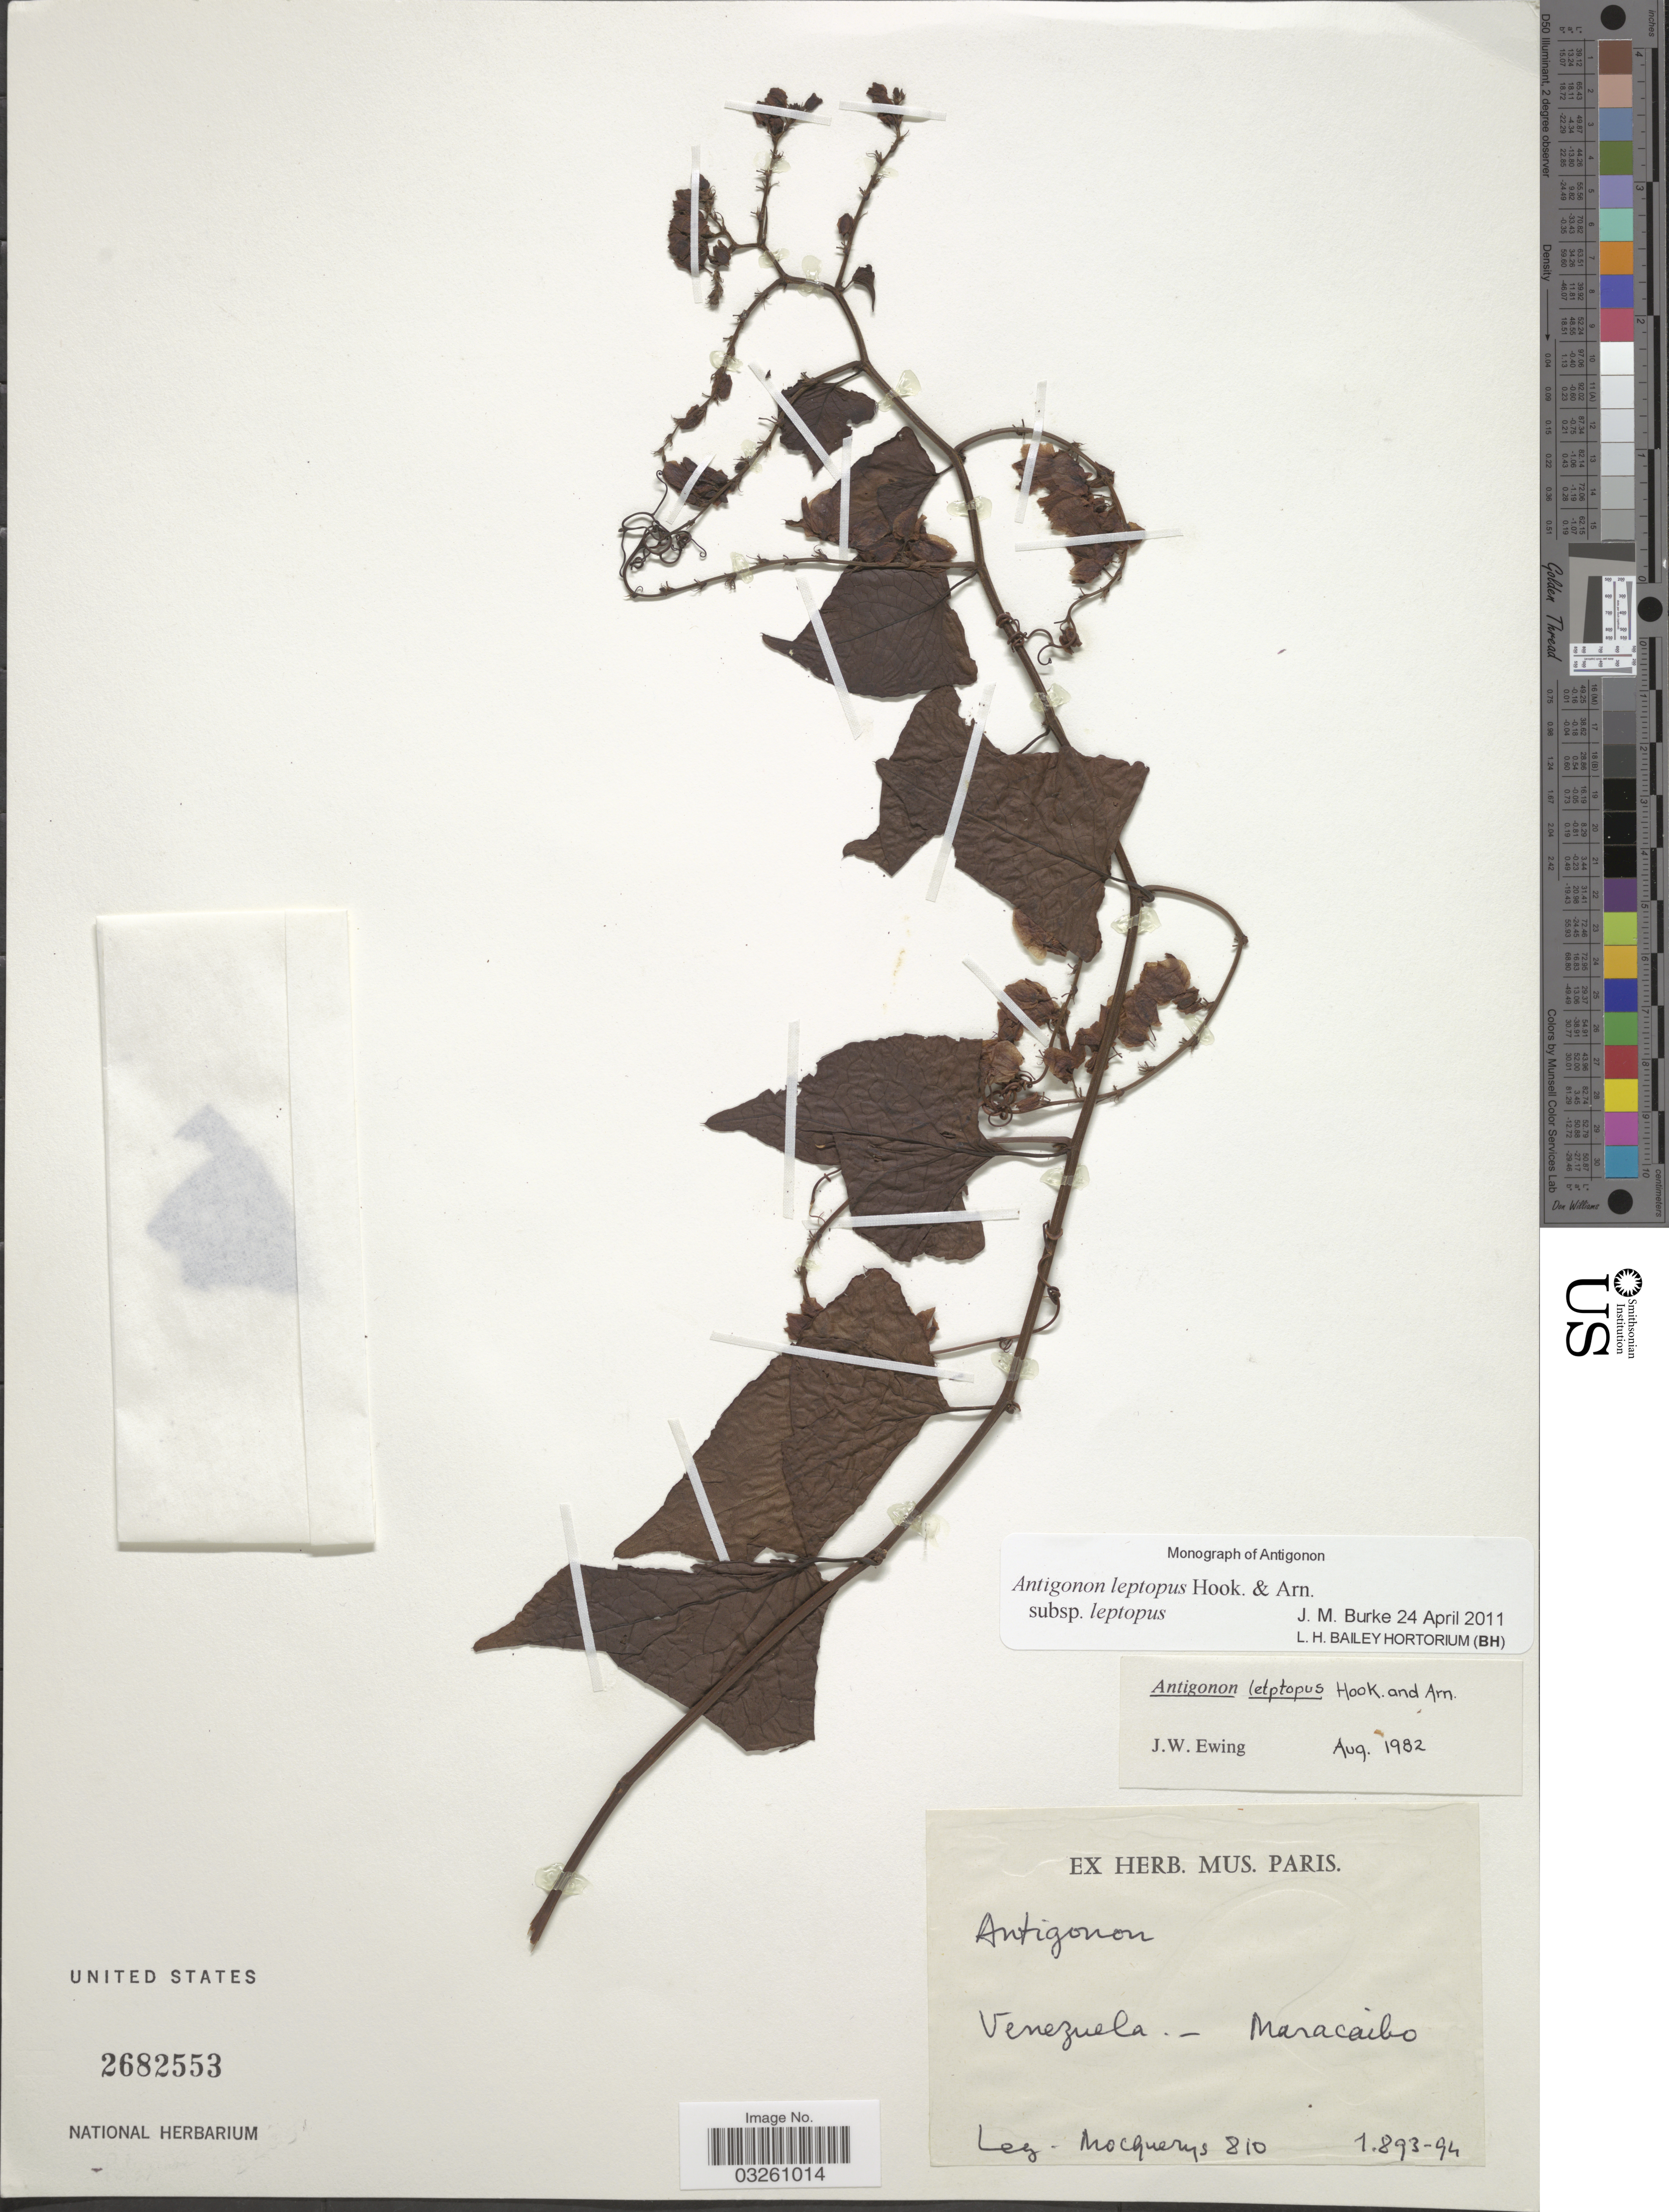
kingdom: Plantae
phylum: Tracheophyta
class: Magnoliopsida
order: Caryophyllales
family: Polygonaceae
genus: Antigonon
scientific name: Antigonon leptopus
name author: Hook. & Arn.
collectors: A. Mocquerys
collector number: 810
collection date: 1893/1894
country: Venezuela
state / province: Zulia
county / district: Maracaibo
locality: Maracaibo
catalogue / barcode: US 2682553